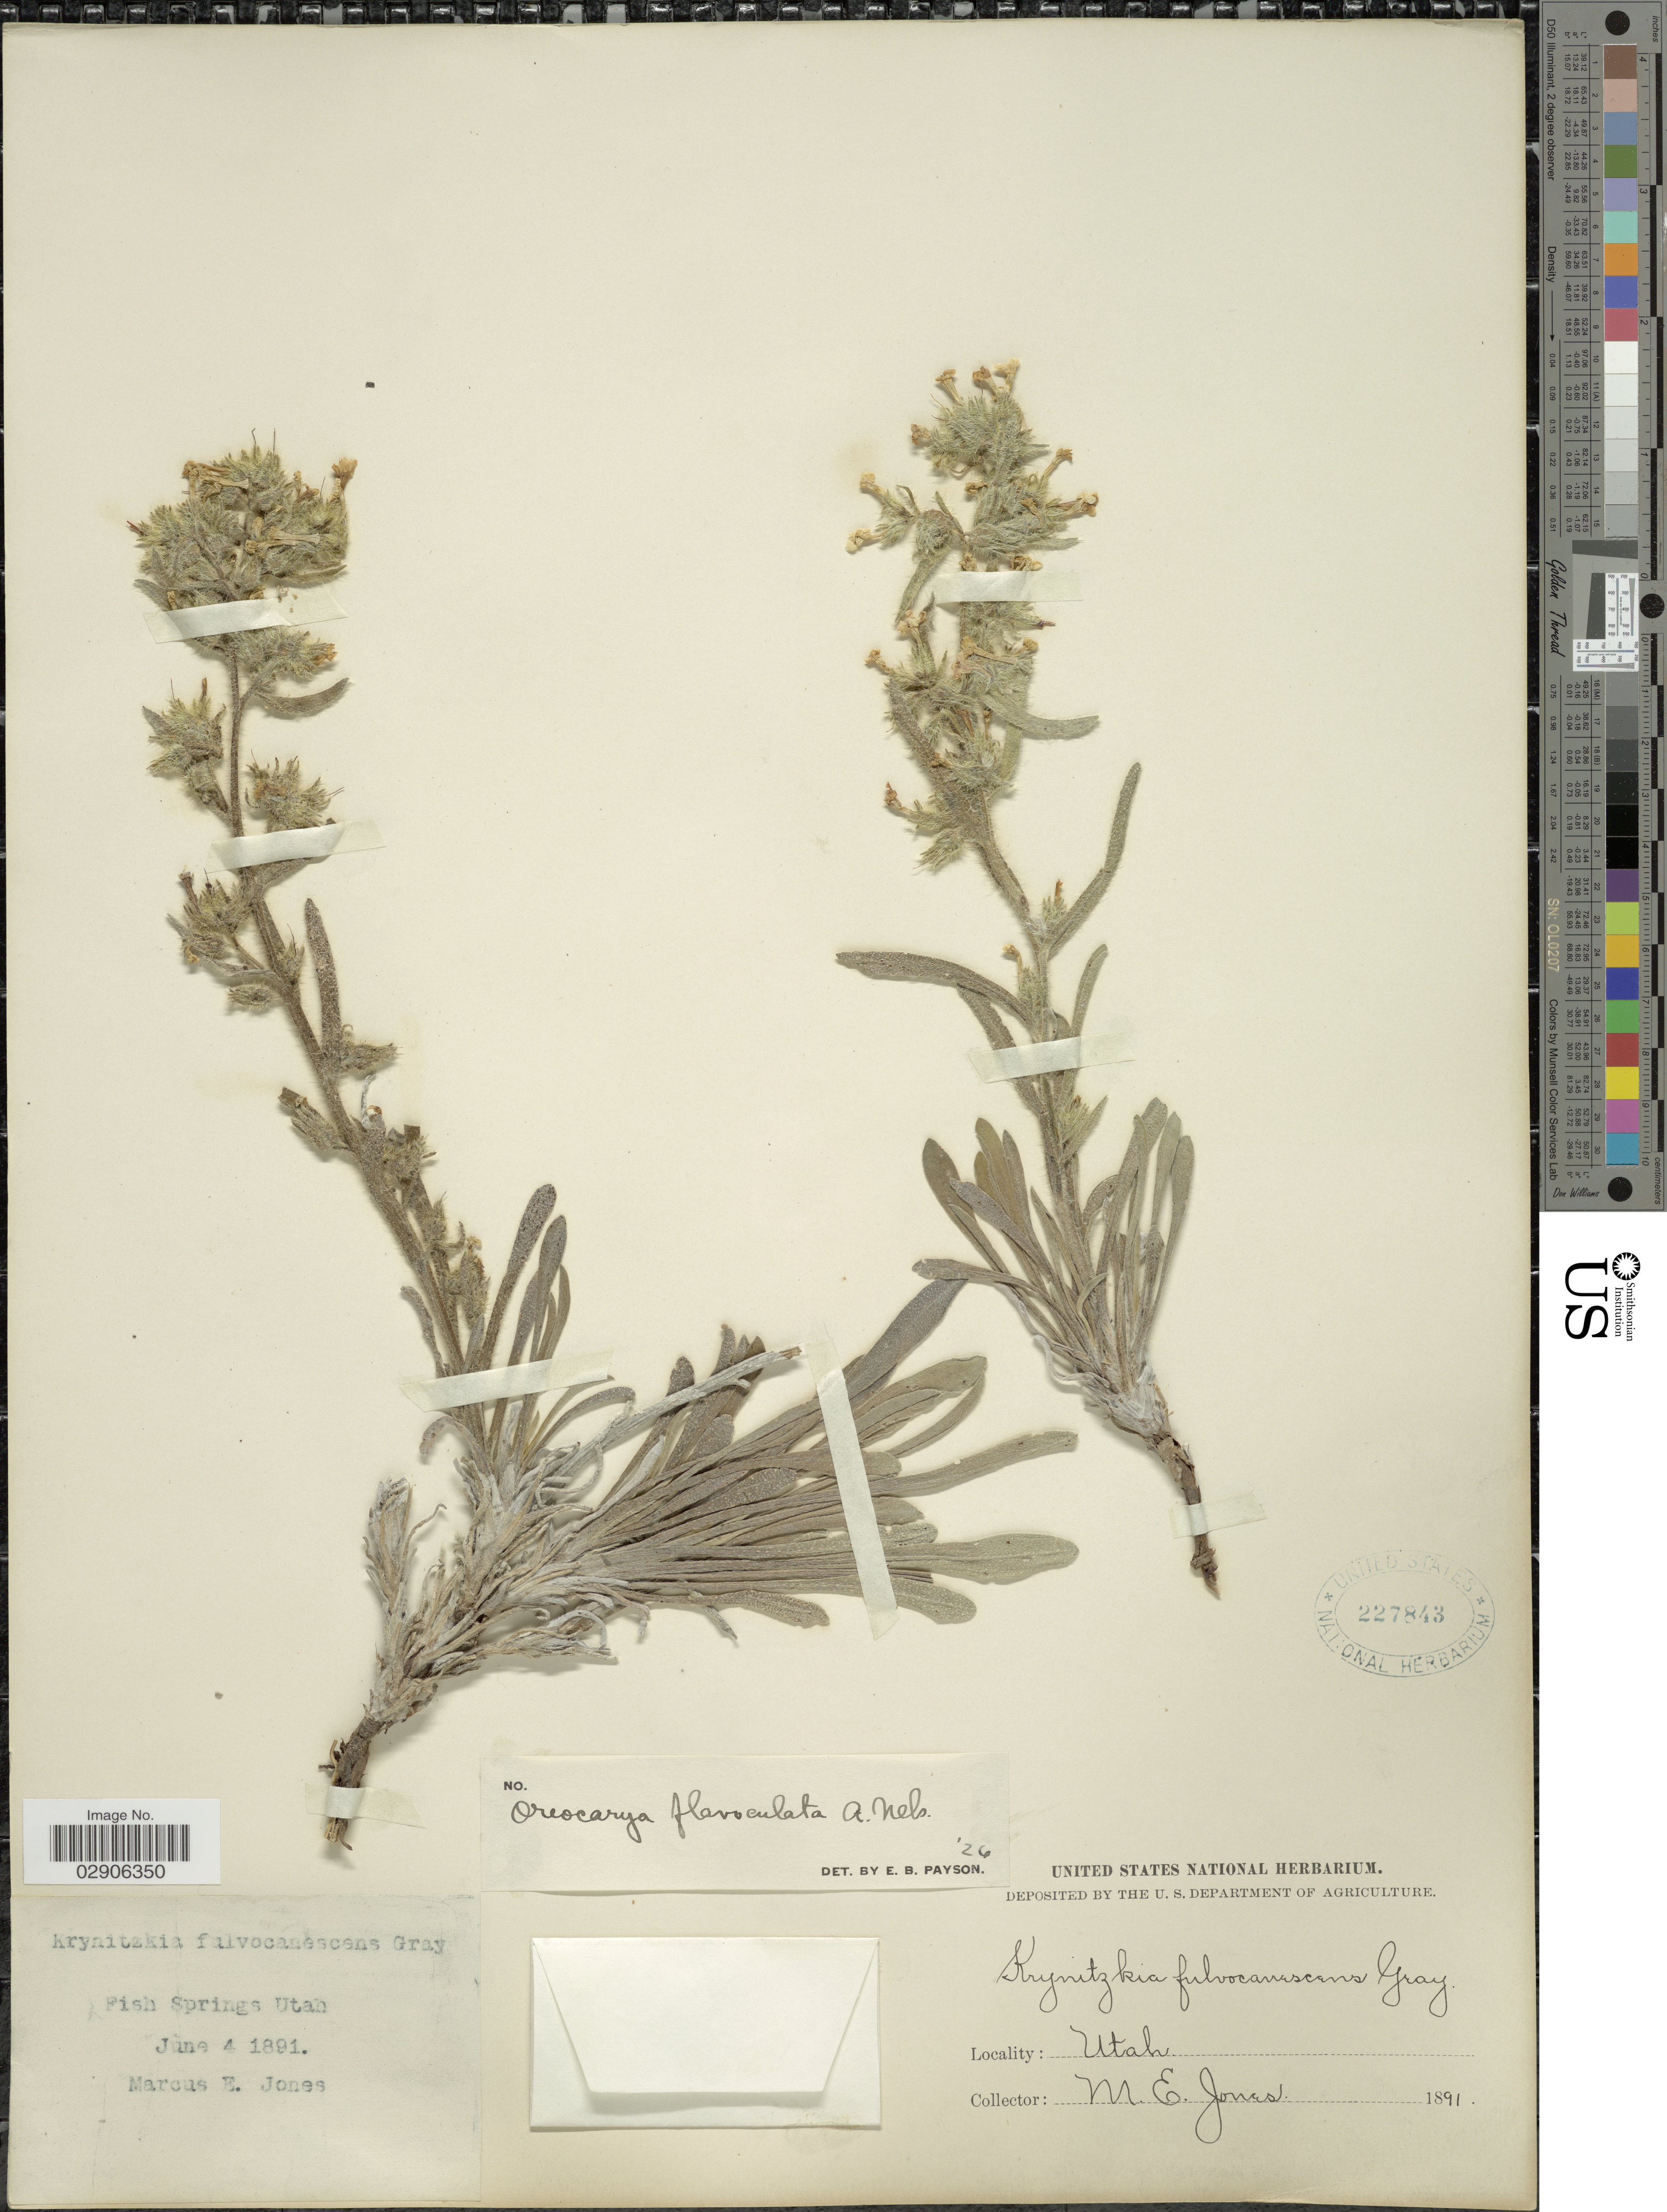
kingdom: Plantae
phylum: Tracheophyta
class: Magnoliopsida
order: Boraginales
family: Boraginaceae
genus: Cryptantha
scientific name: Cryptantha flavoculata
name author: (A. Nelson) Payson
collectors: M. E. Jones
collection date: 1891-06-04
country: United States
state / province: Utah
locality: Fish Springs.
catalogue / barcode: US 227843